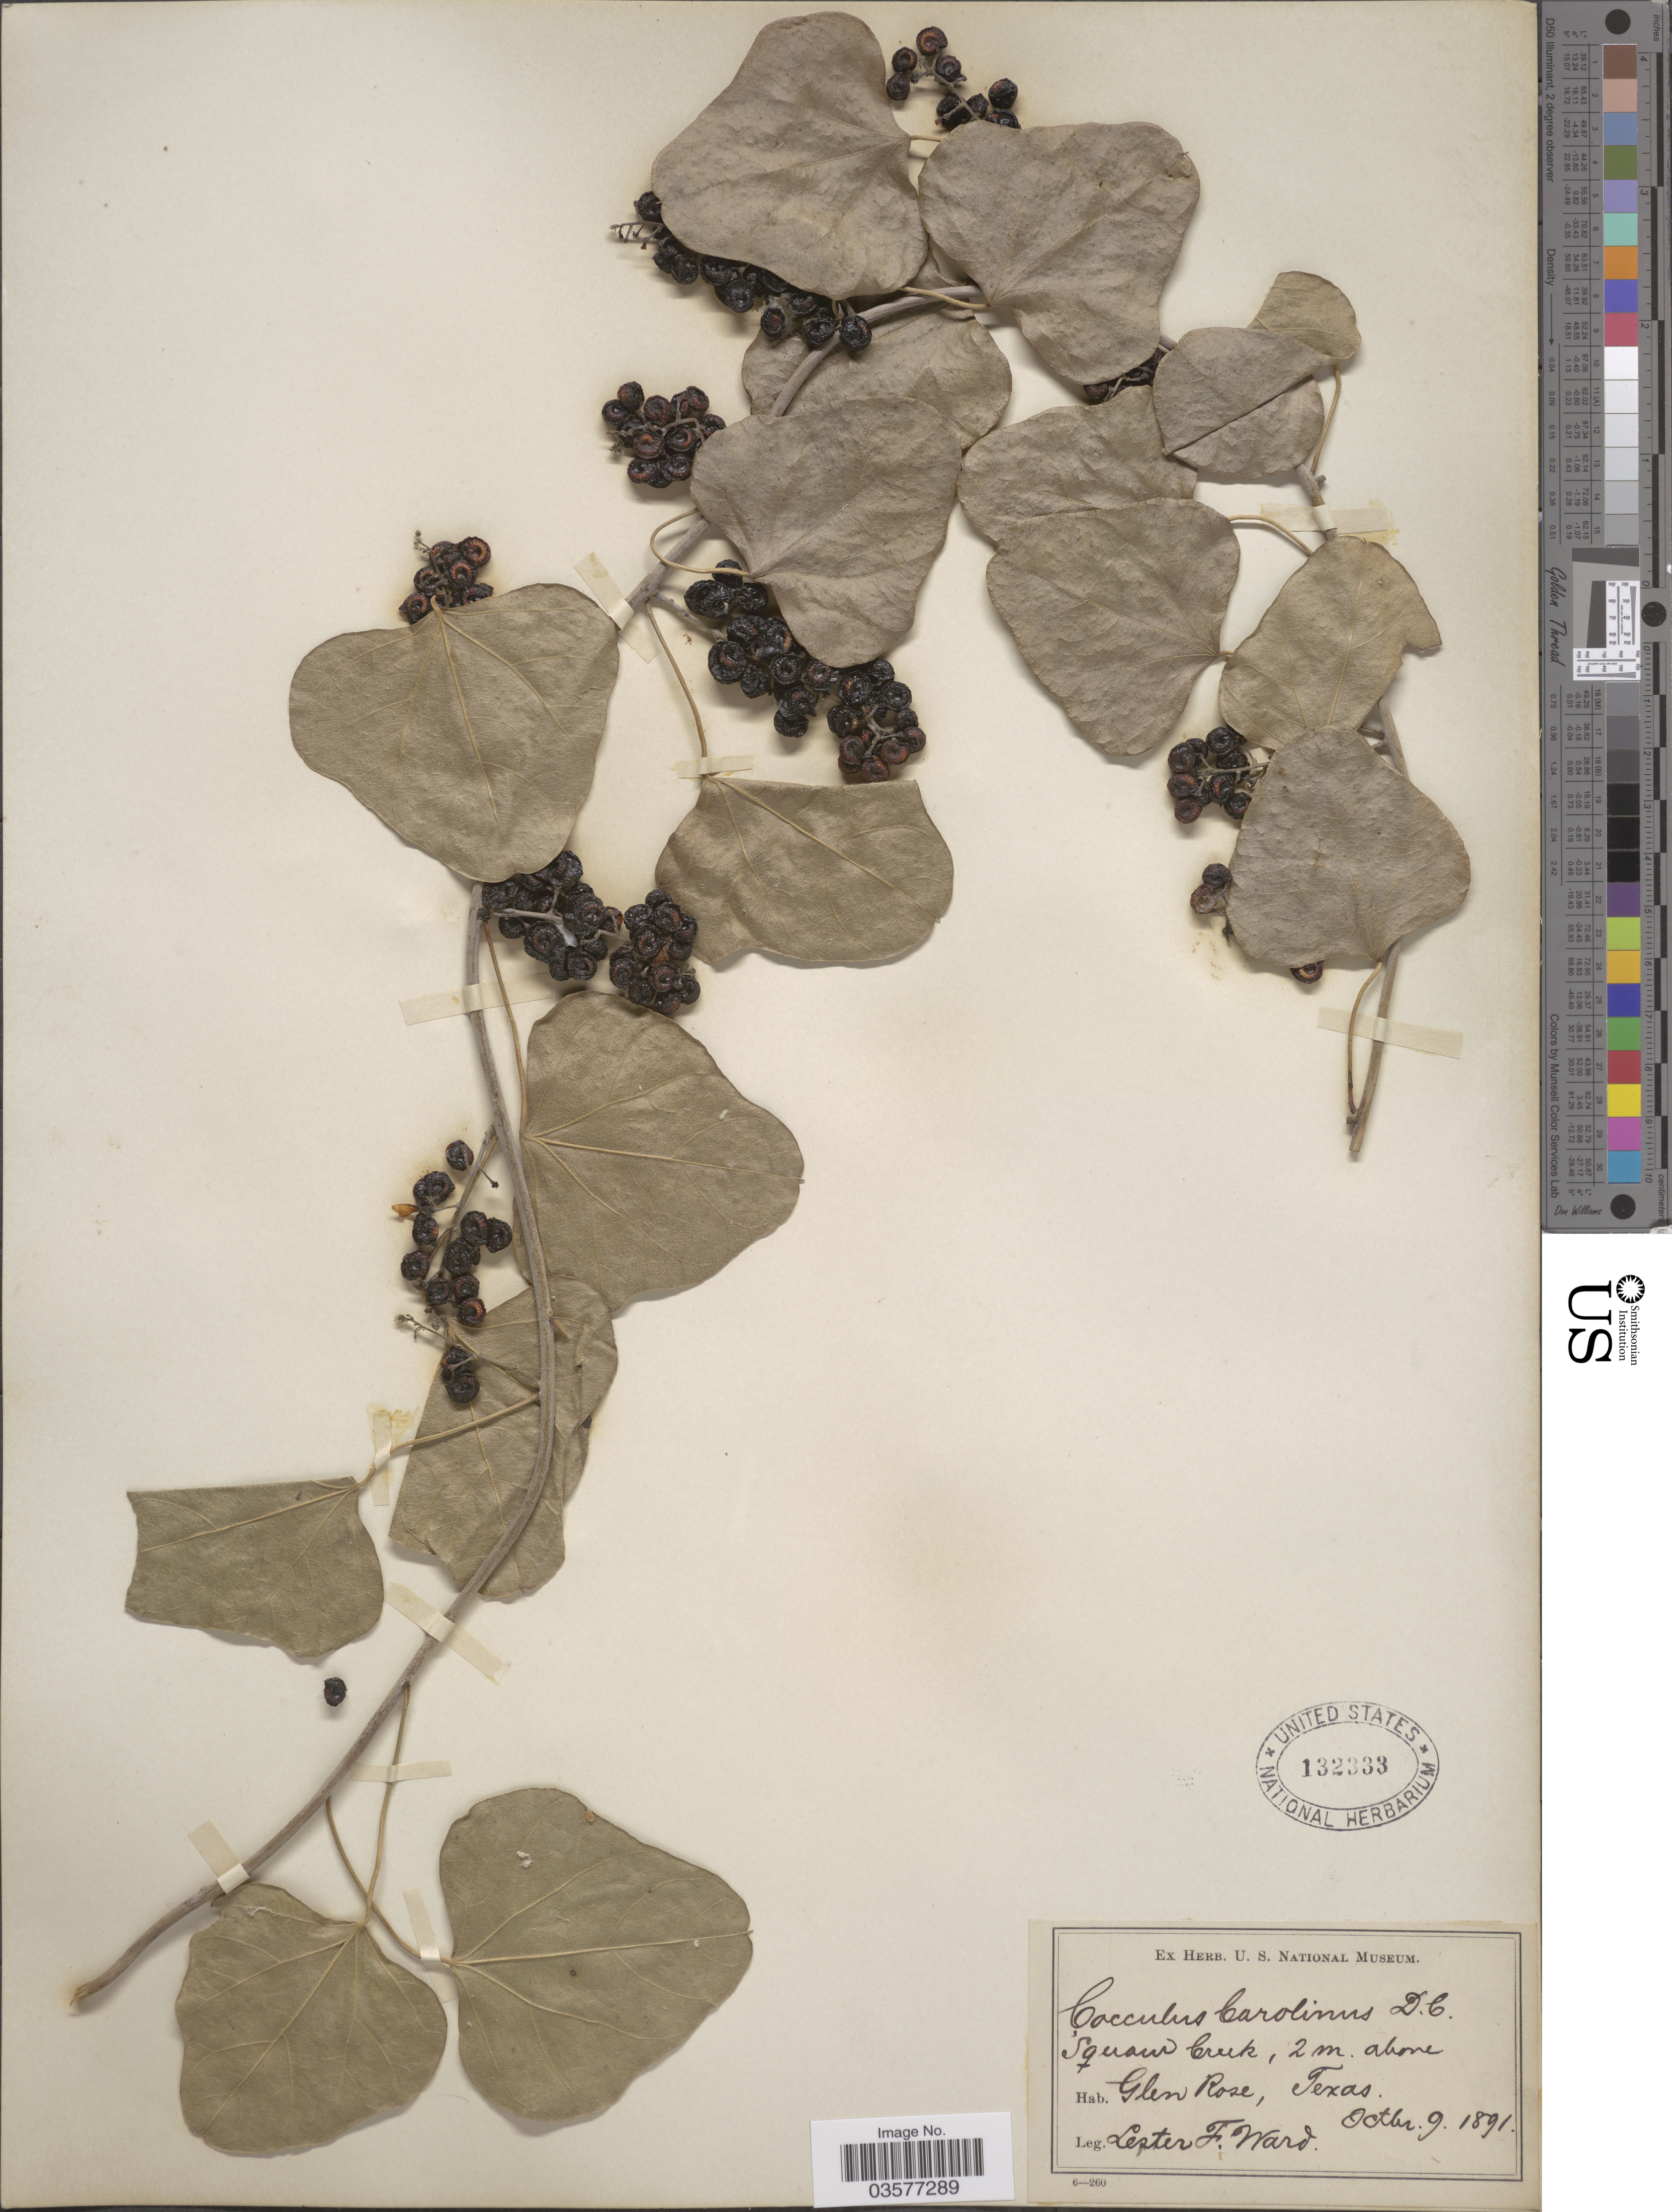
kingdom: Plantae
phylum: Tracheophyta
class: Magnoliopsida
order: Ranunculales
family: Menispermaceae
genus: Cocculus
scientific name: Cocculus carolinus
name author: (L.) DC.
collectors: L. F. Ward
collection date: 1891-10-09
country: United States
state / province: Texas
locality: Squaw Creek, 2 m. above Glen Rose.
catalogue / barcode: US 132333